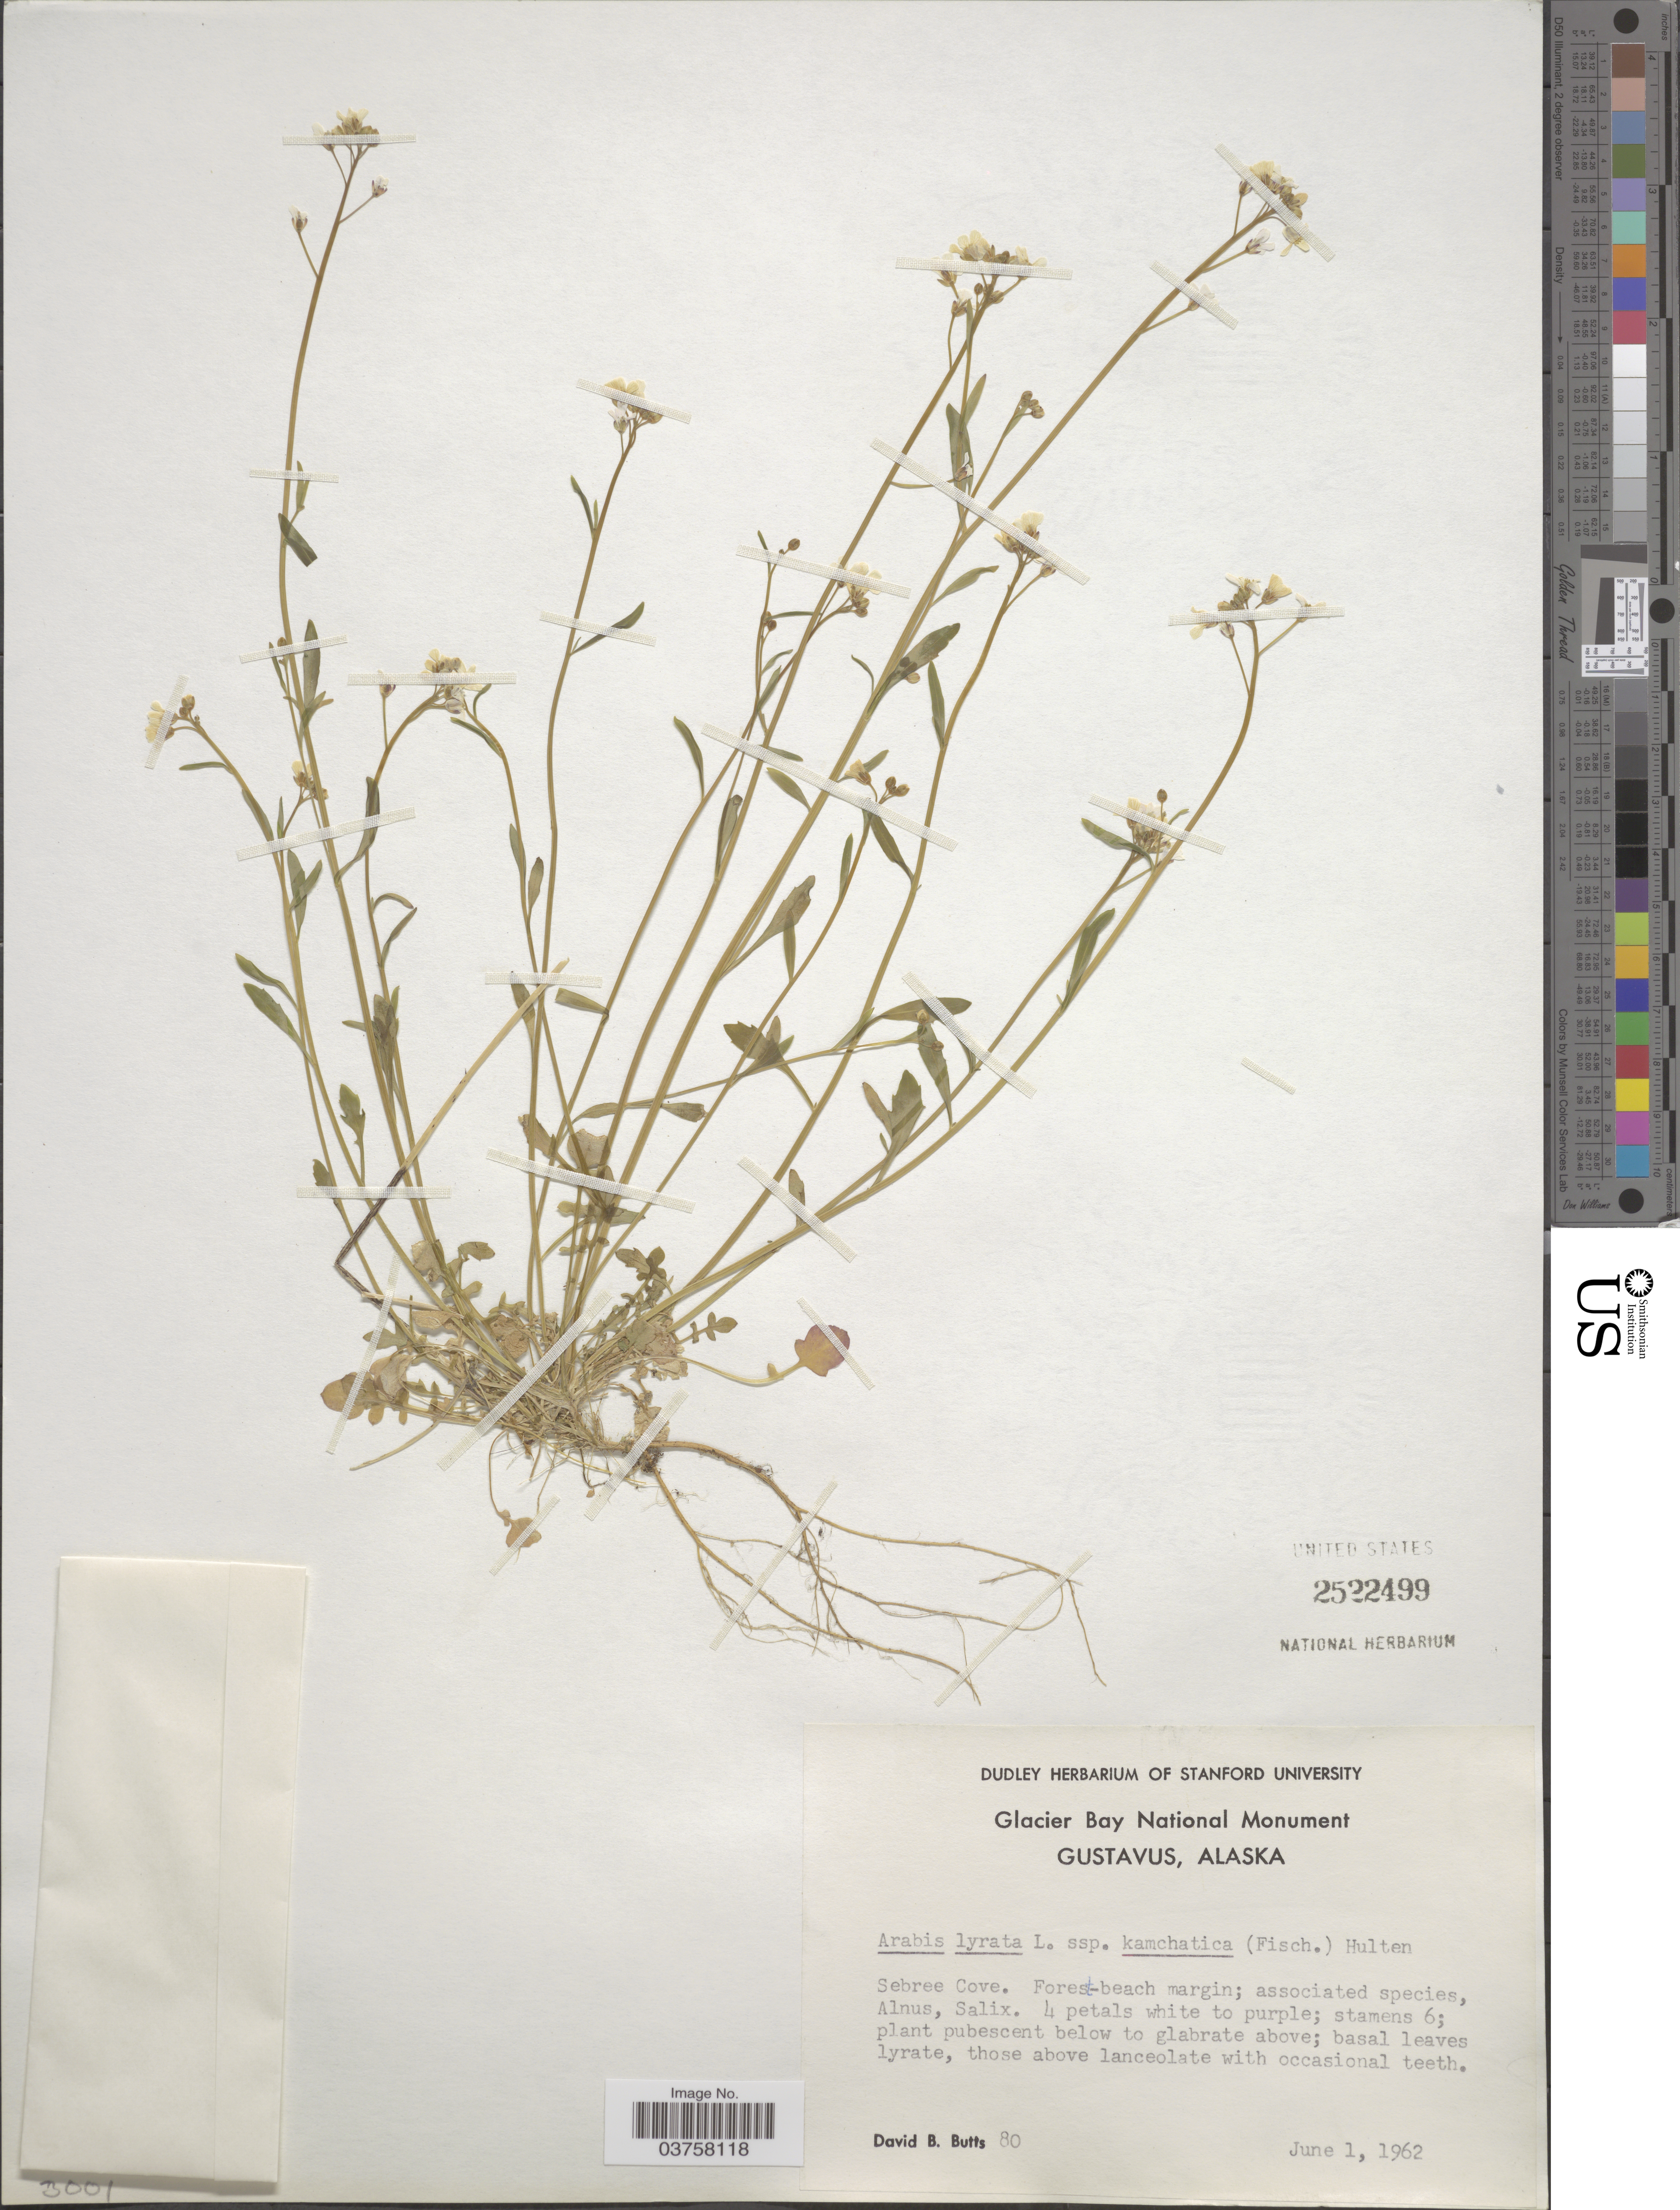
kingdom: Plantae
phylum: Tracheophyta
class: Magnoliopsida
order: Brassicales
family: Brassicaceae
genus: Arabis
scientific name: Arabis lyrata var. kamchatica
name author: Fisch. ex DC.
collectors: D. Butts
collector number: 80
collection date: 1962-06-01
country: United States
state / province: Alaska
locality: Glacier Bay National Monument Gustavus. Sebree Cove.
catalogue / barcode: US 2522499